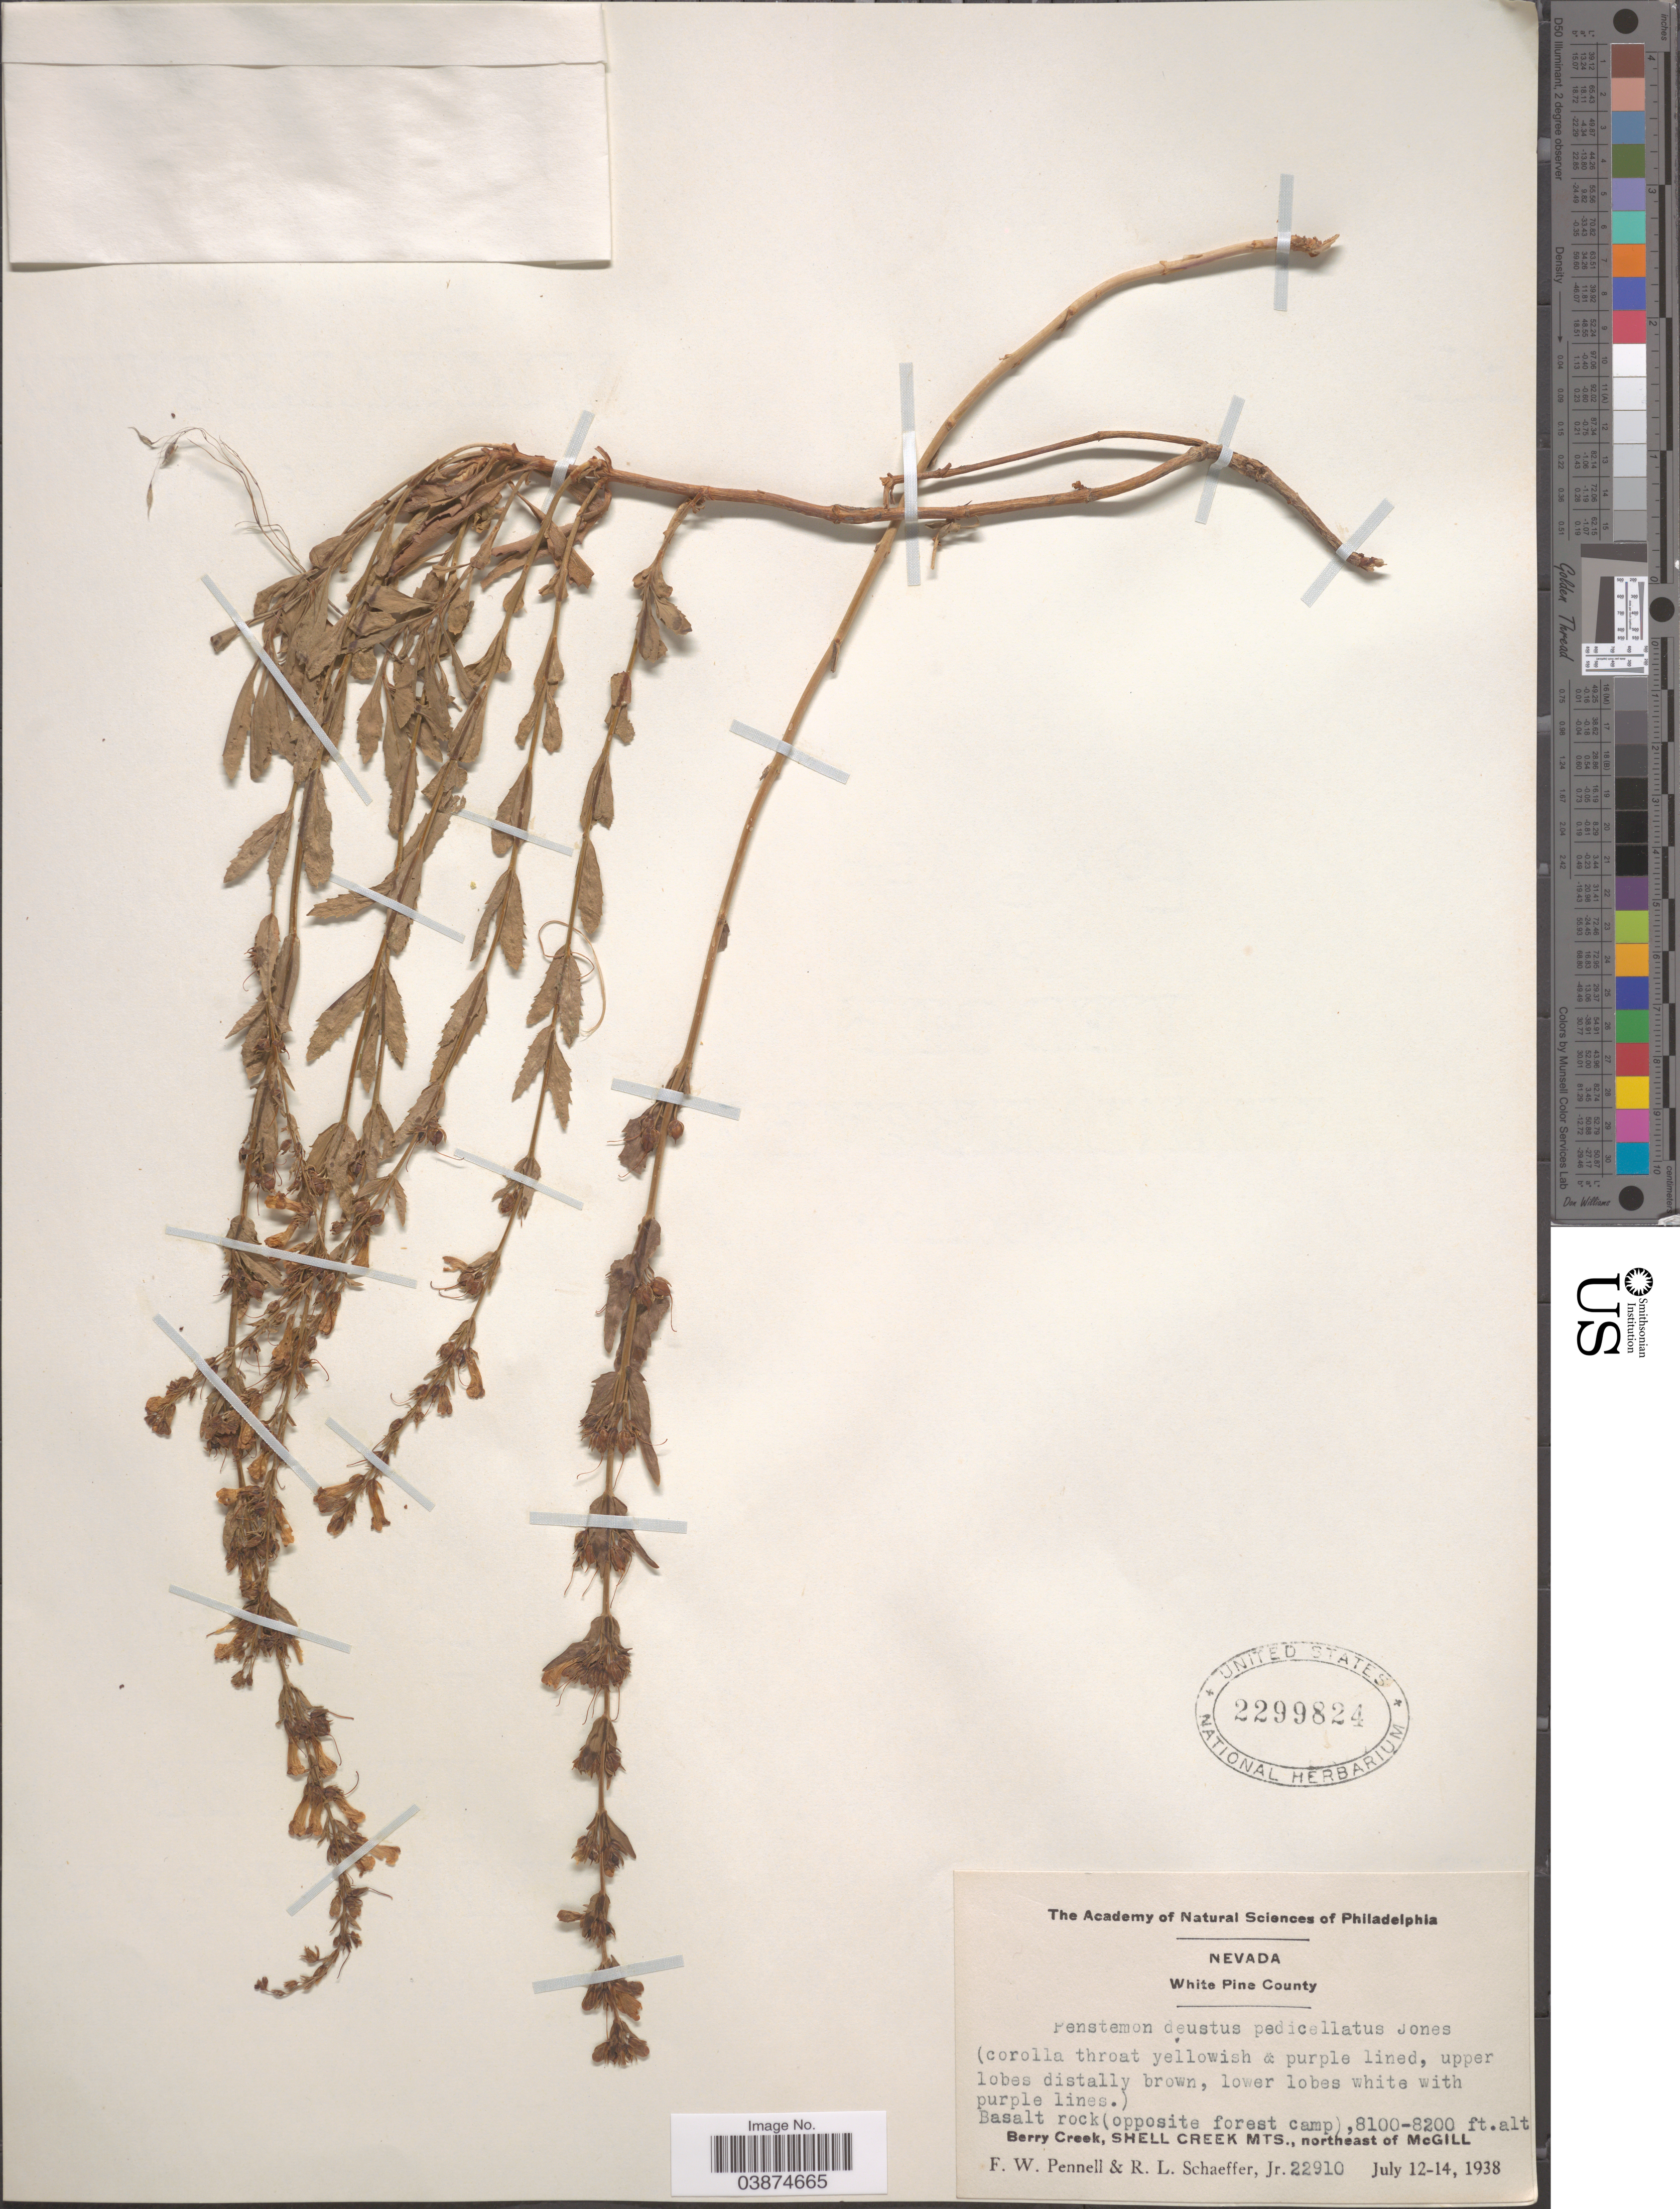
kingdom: Plantae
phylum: Tracheophyta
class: Magnoliopsida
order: Lamiales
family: Plantaginaceae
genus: Penstemon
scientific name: Penstemon deustus var. pedicellatus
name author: M.E. Jones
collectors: F. W. Pennell & R. L. Schaeffer Jr.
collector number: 22910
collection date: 1938-07-12/1938-07-14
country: United States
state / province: Nevada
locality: White Pine County. Berry Creek, Shell Creek Mts., northeast of McGill.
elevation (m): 2469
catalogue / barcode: US 2299824